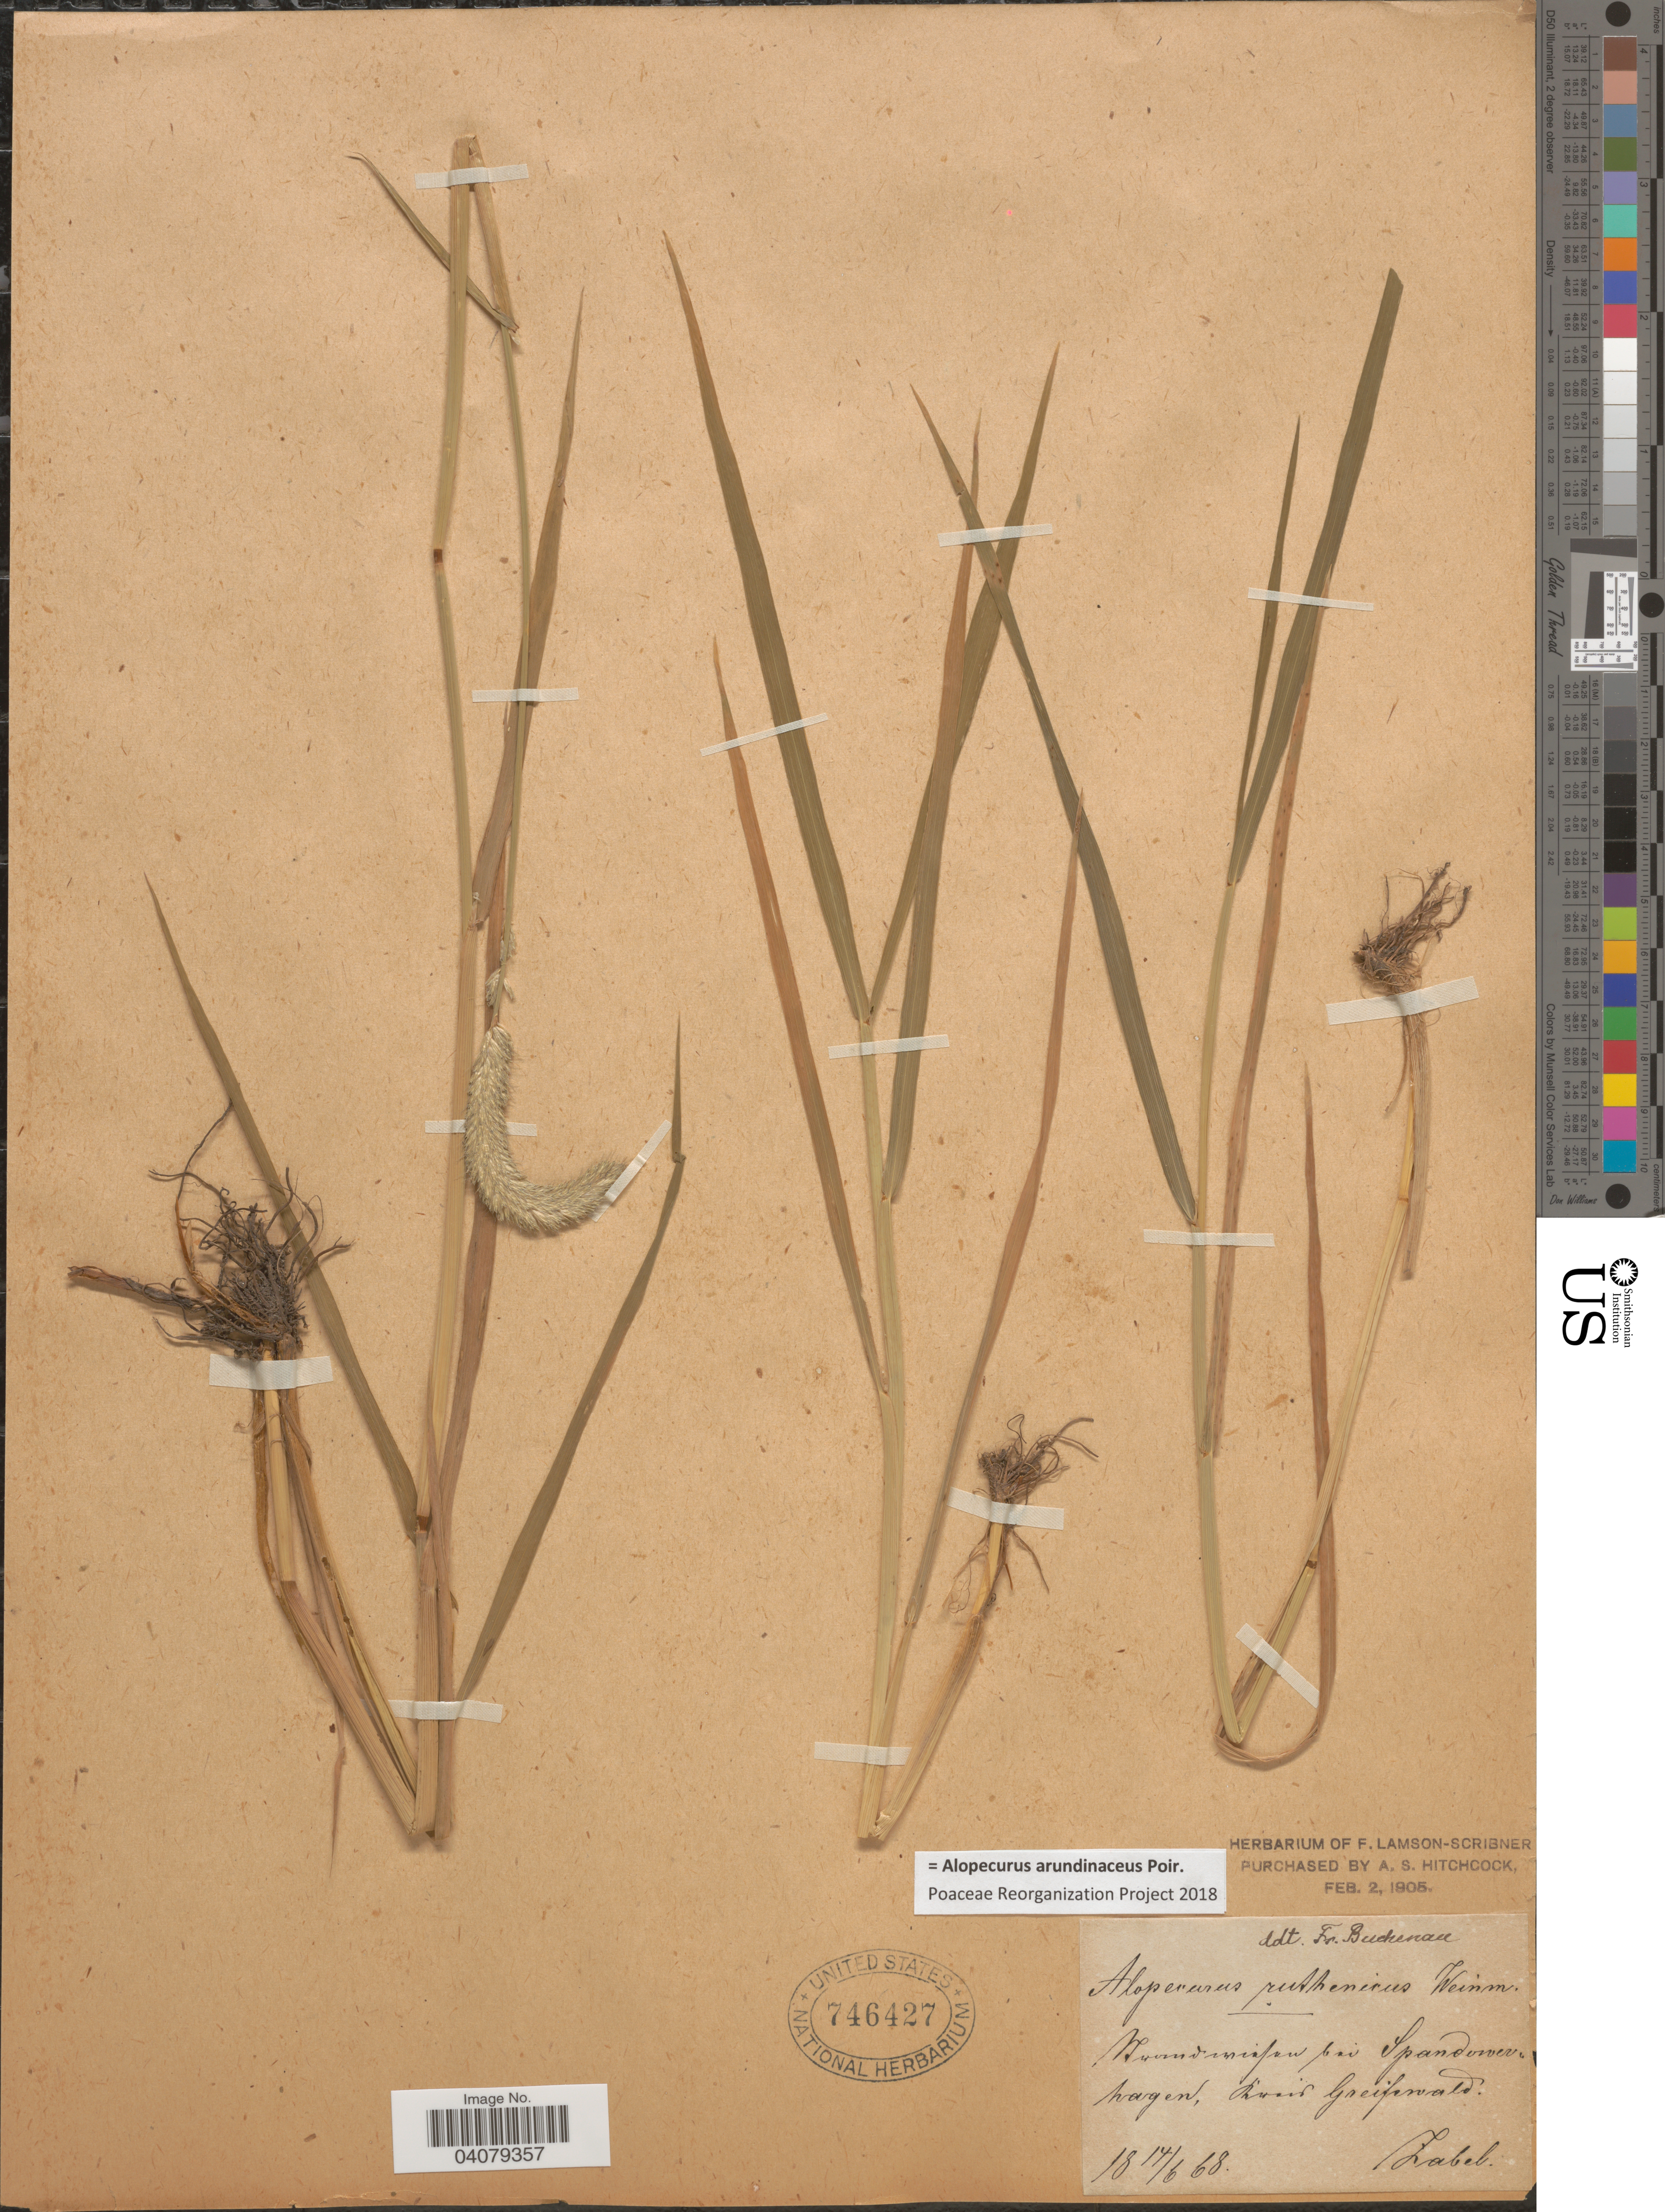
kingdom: Plantae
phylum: Tracheophyta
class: Liliopsida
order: Poales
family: Poaceae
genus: Alopecurus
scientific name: Alopecurus arundinaceus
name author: Poir.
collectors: H. Zabel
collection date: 1868-06-14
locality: [illegible text] bei Spandorver hagen, [illegible text] Greifswald.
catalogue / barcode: US 746427